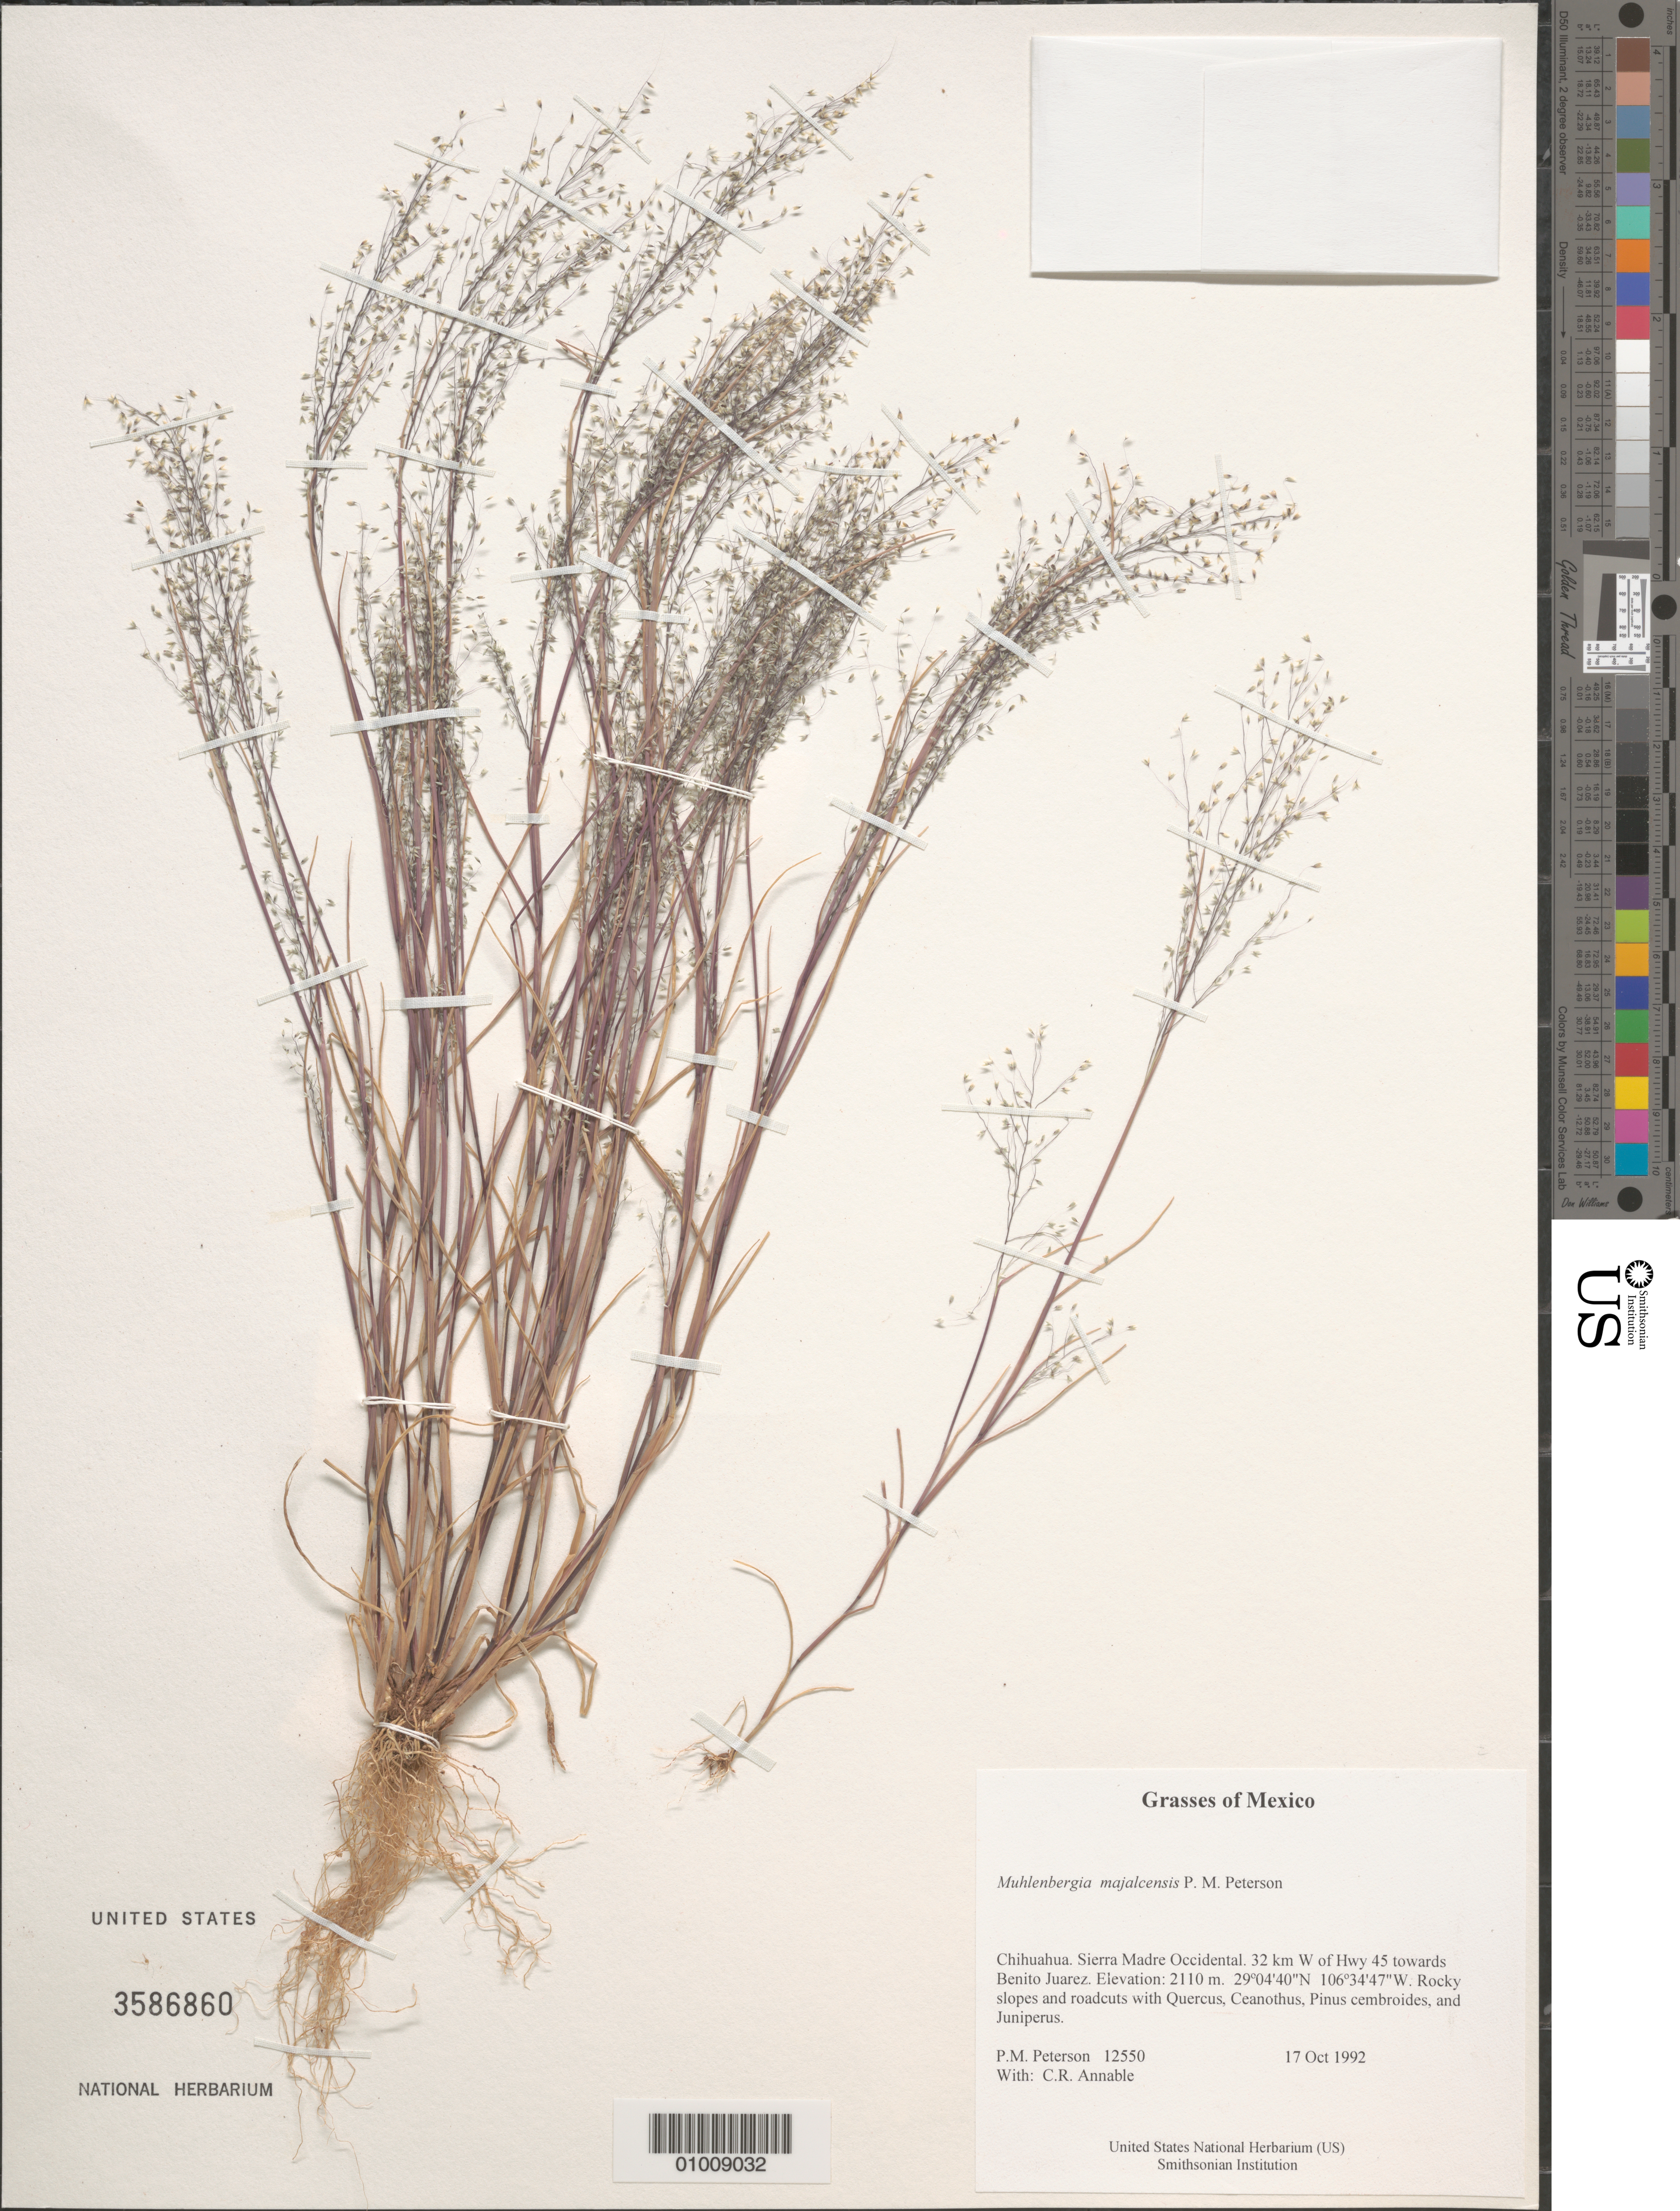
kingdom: Plantae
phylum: Tracheophyta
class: Liliopsida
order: Poales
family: Poaceae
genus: Muhlenbergia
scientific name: Muhlenbergia majalcensis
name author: P.M. Peterson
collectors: P. M. Peterson & C. R. Annable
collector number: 12550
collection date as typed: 17 Oct 1992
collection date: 1992-10-17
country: Mexico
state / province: Chihuahua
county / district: Sierra Madre Occidental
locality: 32 km W of Hwy 45 towards Benito Juarez.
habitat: Rocky slopes and roadcuts with Quercus, Ceanothus, Pinus cembroides, and Juniperus.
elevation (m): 2110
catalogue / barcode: US 3586860